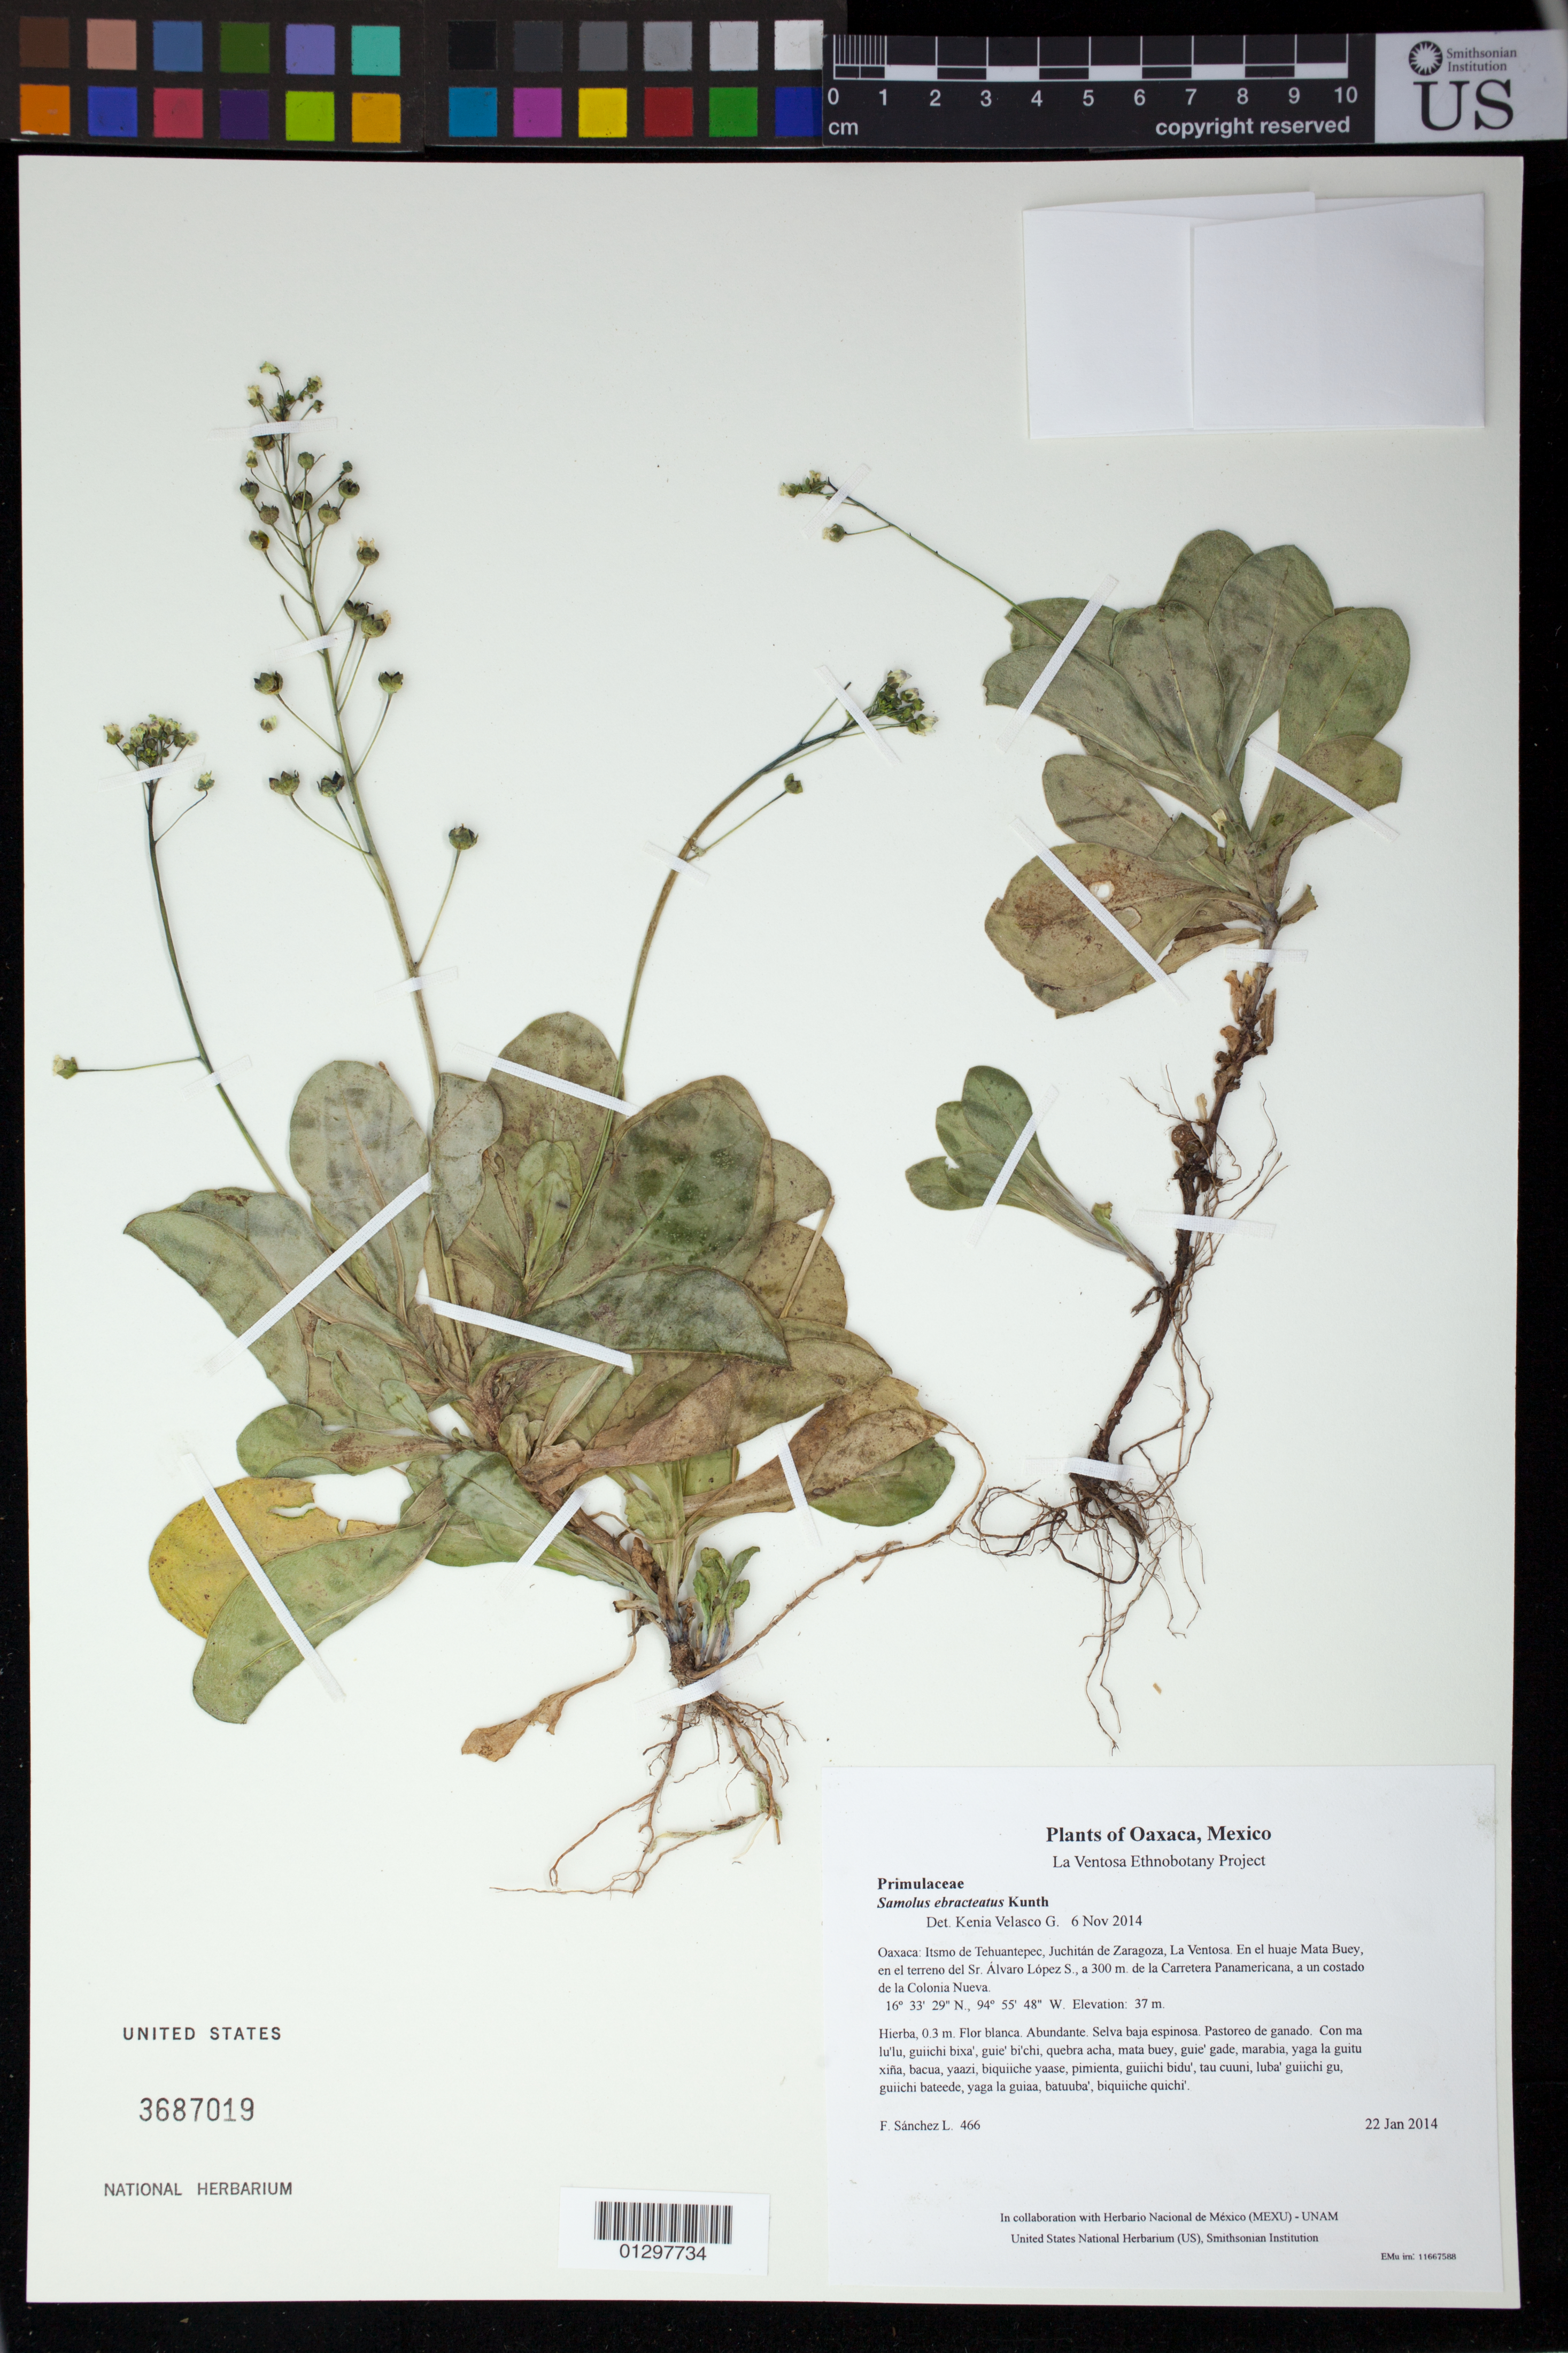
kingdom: Plantae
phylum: Tracheophyta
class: Magnoliopsida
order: Ericales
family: Primulaceae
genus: Samolus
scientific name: Samolus ebracteatus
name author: Kunth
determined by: Velasco G., Kenia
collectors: F. Sánchez L.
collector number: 466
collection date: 2014-01-22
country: Mexico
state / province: Oaxaca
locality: Itsmo de Tehuantepec, Juchitán de Zaragoza, La Ventosa. En el huaje Mata Buey, en el terreno del Sr. Álvaro López S., a 300 m. de la Carretera Panamericana, a un costado de la Colonia Nueva.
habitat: Selva baja espinosa. Pastoreo de ganado.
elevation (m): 37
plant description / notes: JEBOT, MEXU, SERO, US; Guixi laguna. 0.3 m. Guie' naquichi'. Stale.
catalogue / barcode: US 3687019